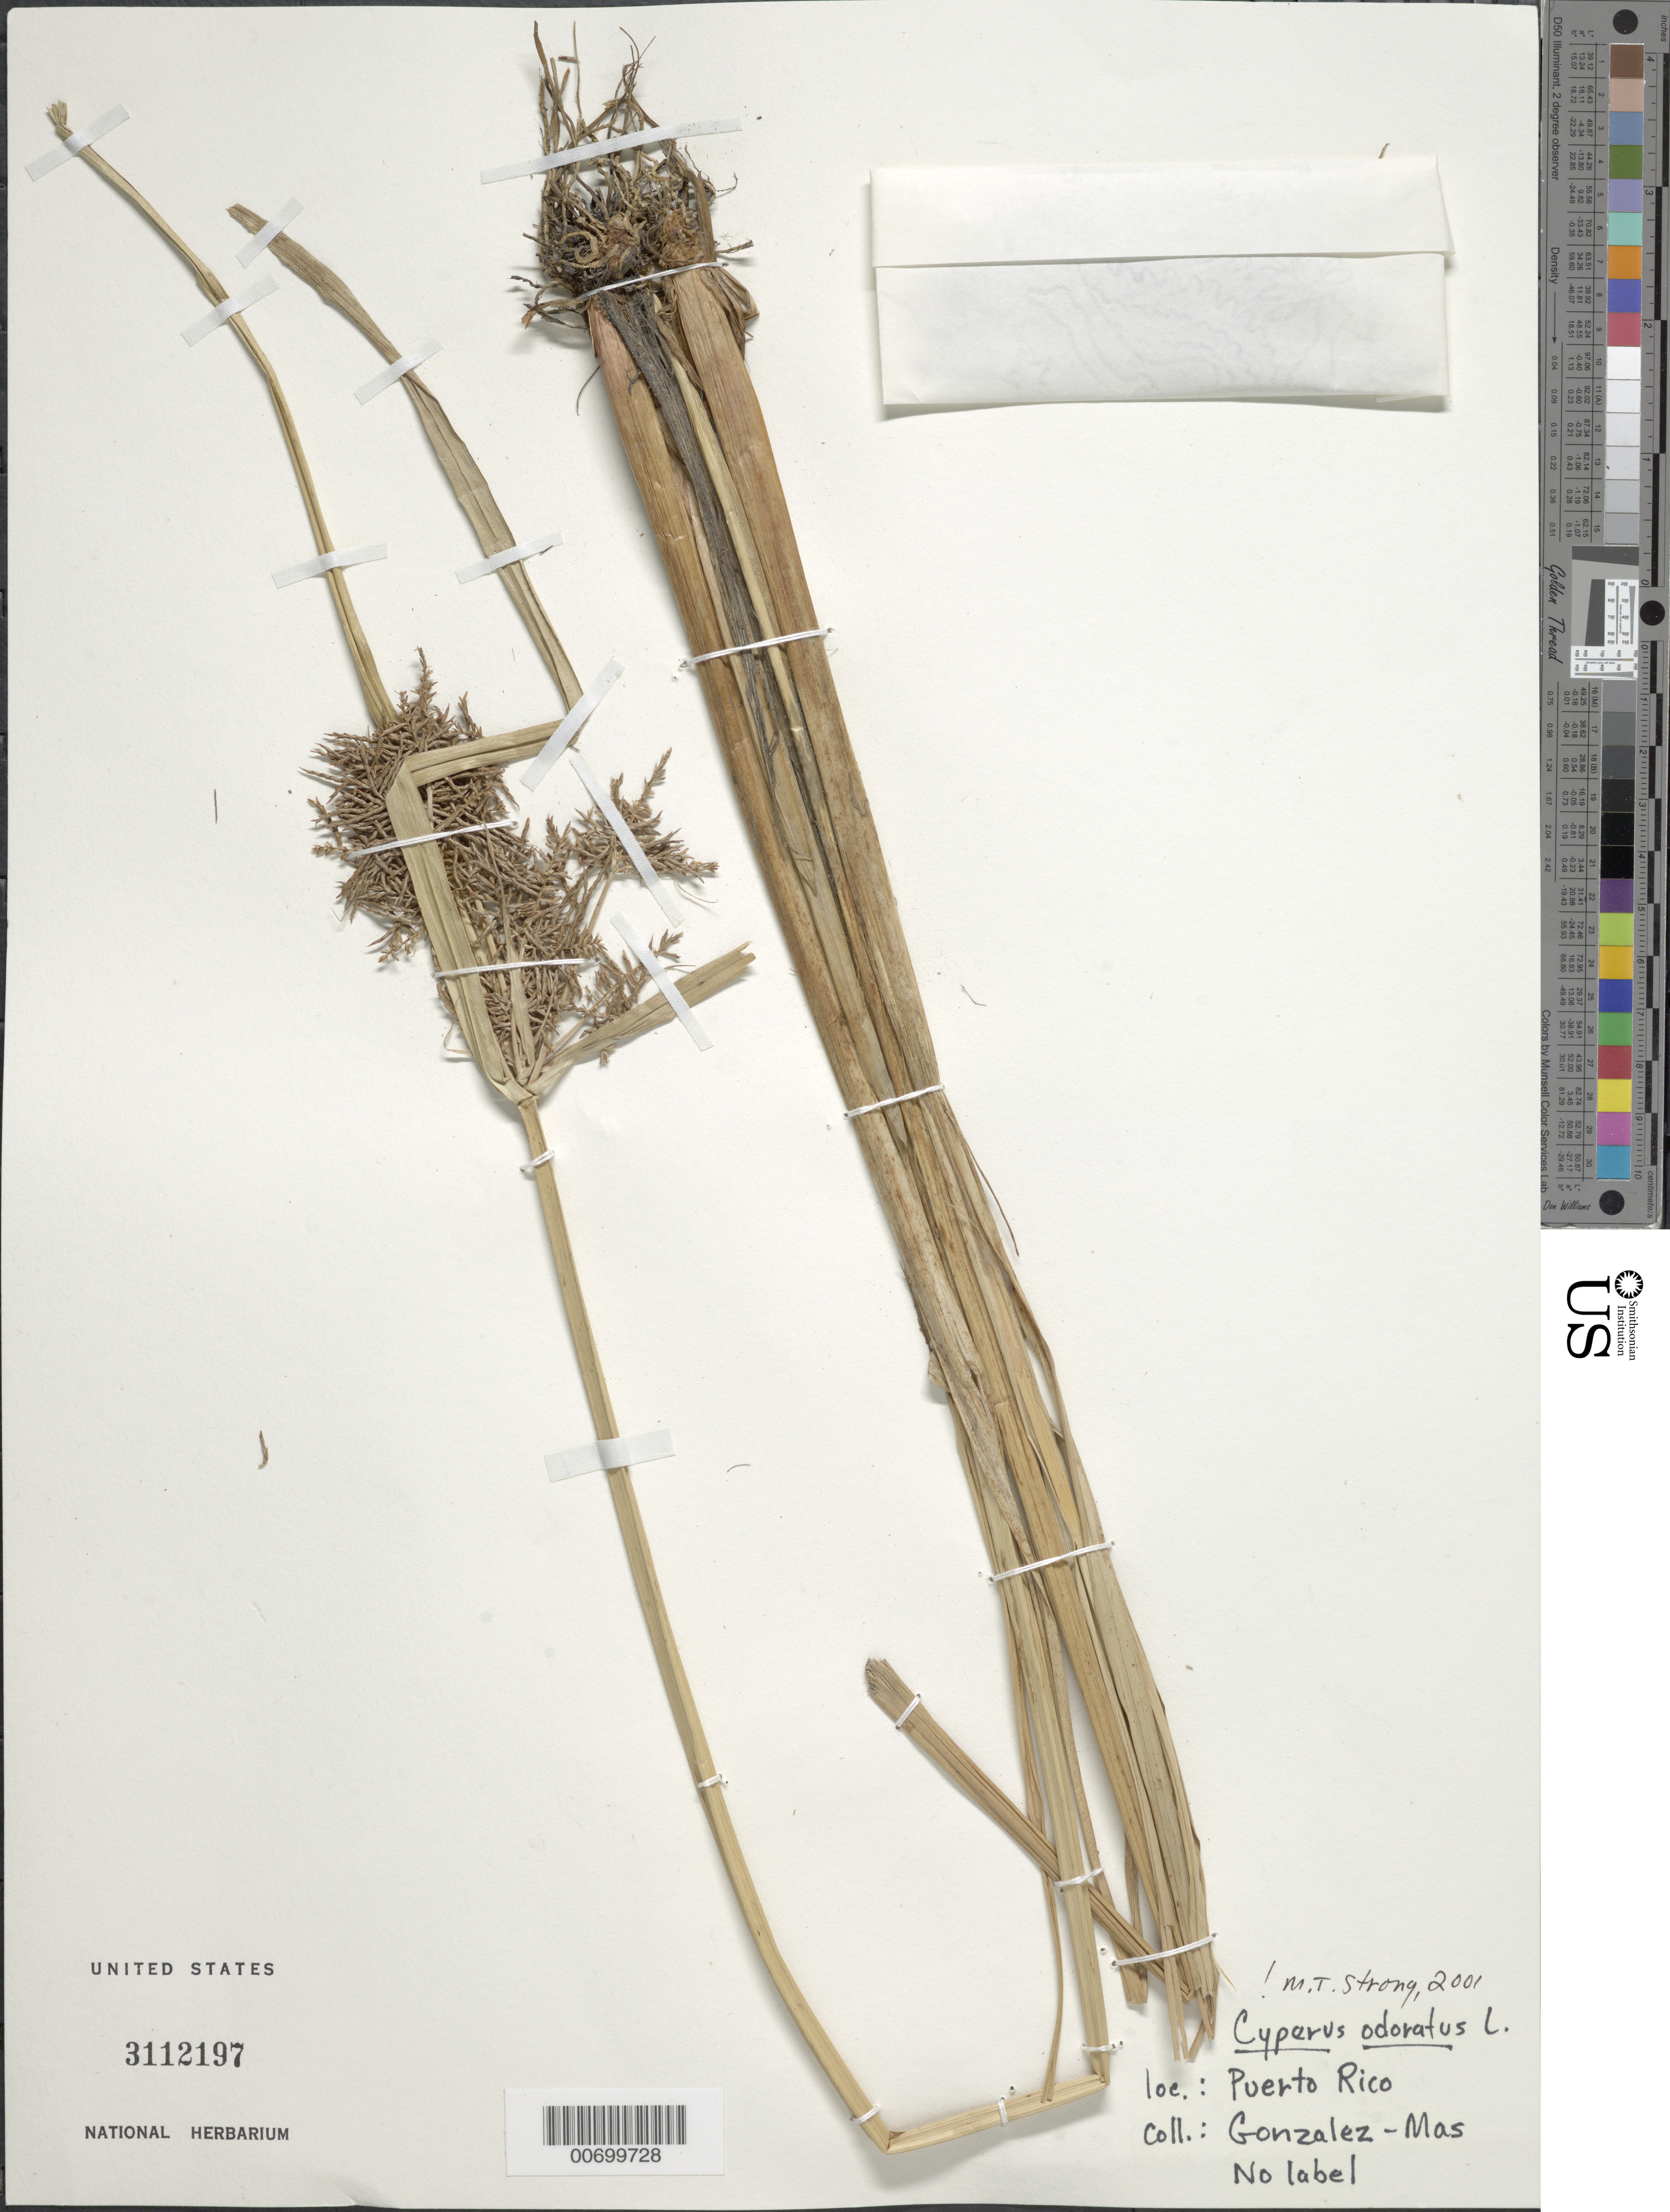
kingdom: Plantae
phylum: Tracheophyta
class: Liliopsida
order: Poales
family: Cyperaceae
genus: Cyperus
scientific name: Cyperus odoratus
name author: L.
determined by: Strong, M. T., (US), Smithsonian Institution - National Museum of Natural History (UNITED STATES)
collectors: A. González Más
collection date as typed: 1960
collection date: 1960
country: Puerto Rico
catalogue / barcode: US 3112197